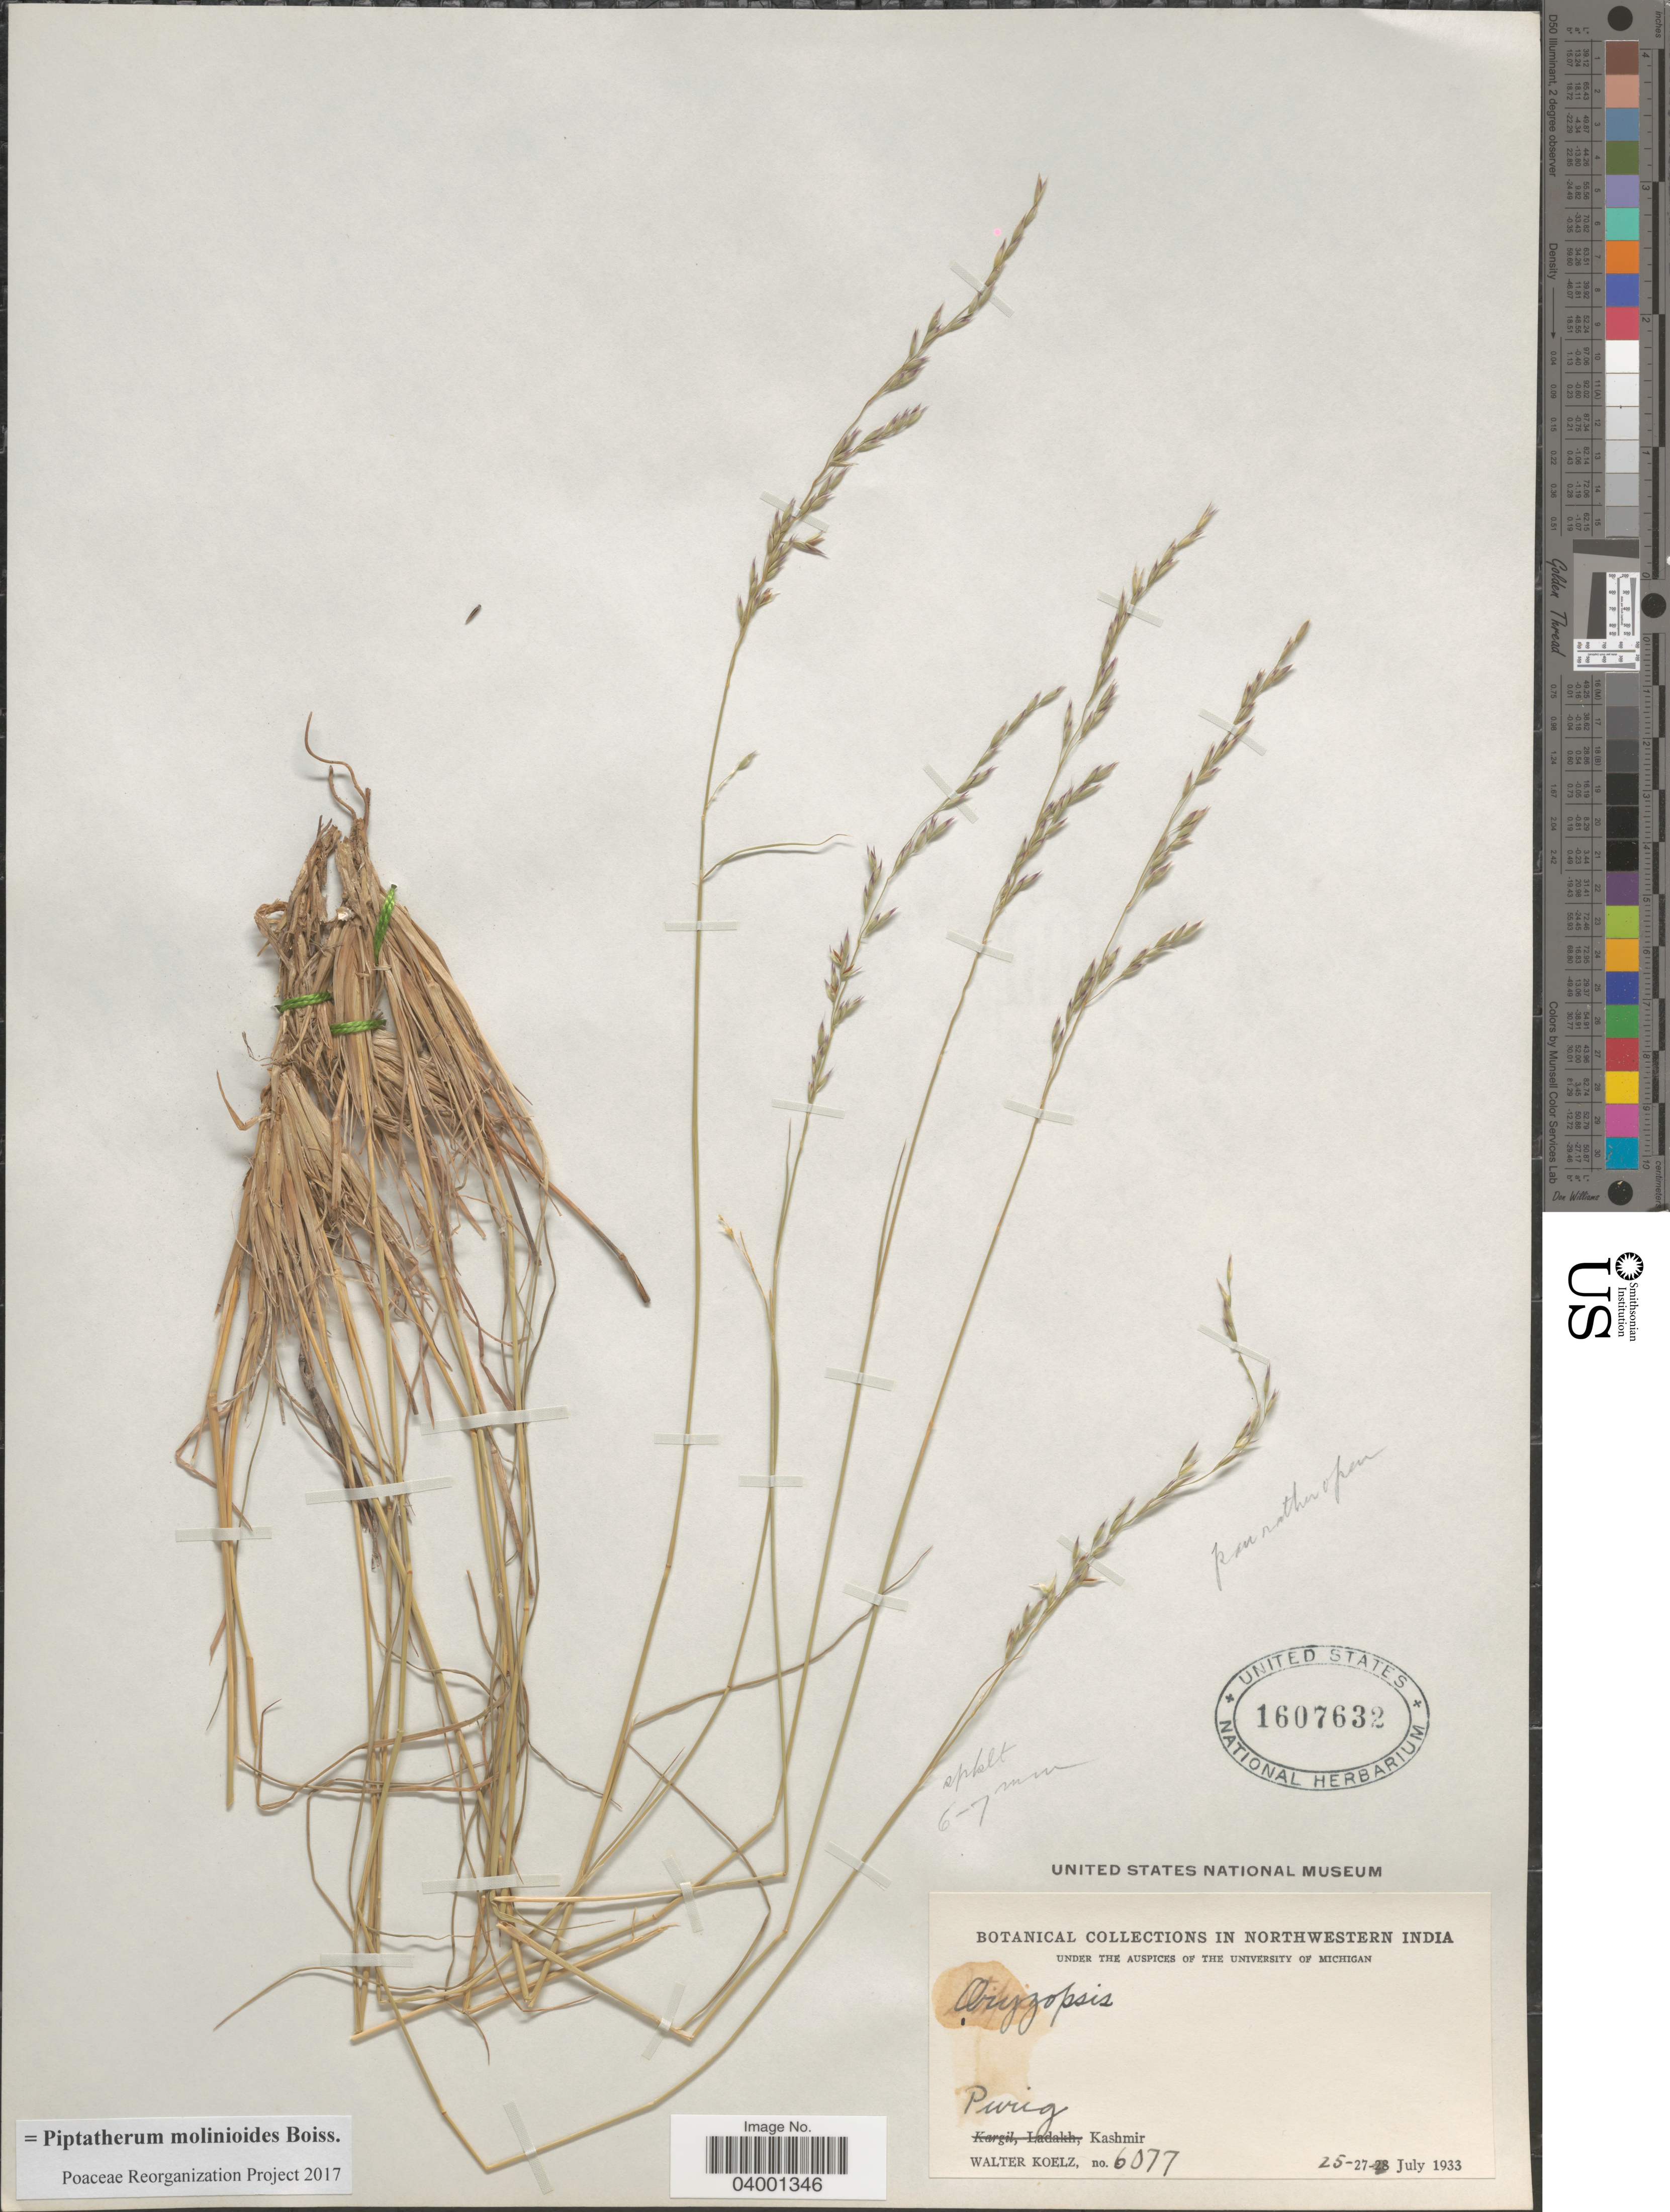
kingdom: Plantae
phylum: Tracheophyta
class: Liliopsida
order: Poales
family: Poaceae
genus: Piptatherum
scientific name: Piptatherum molinioides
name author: Boiss.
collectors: W. N. Koelz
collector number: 6077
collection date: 1933-07-25/1933-07-27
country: India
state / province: Jammu and Kashmir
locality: In Northwestern India. Purig, Kashmir.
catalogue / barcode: US 1607632